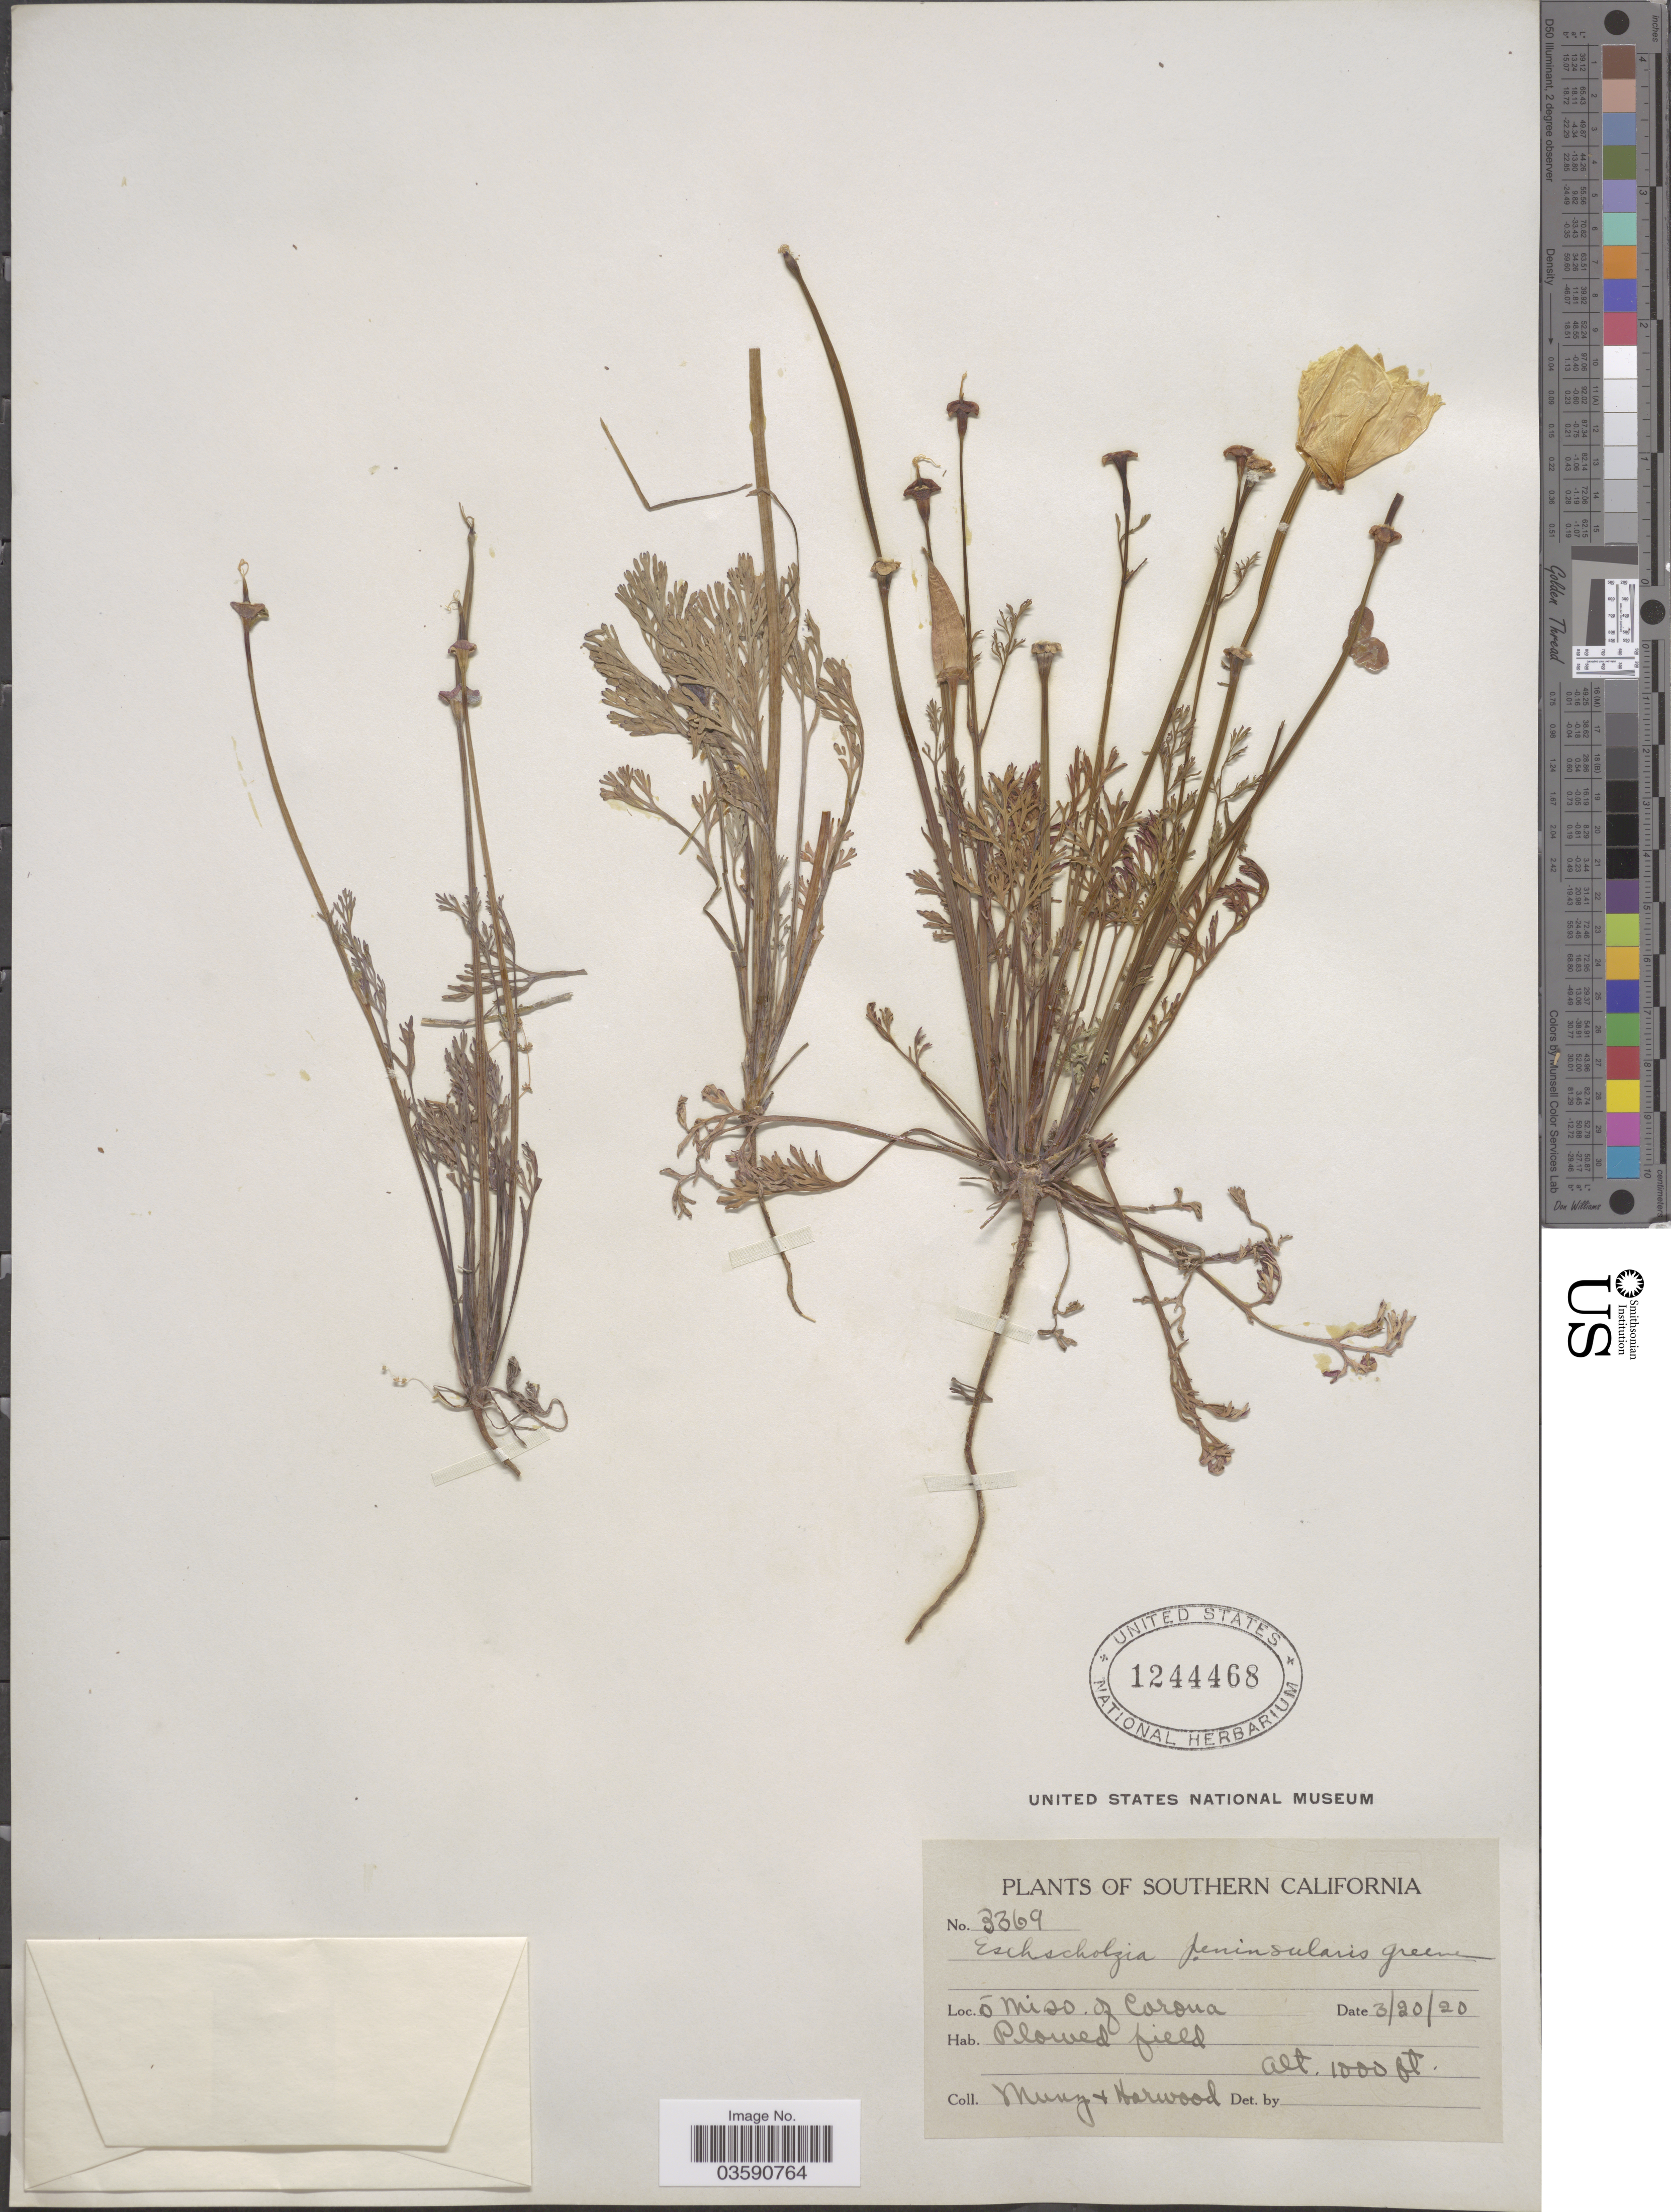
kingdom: Plantae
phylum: Tracheophyta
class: Magnoliopsida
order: Ranunculales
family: Papaveraceae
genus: Eschscholzia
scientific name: Eschscholzia peninsularis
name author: Greene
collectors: -. Munz & Harwood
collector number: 3369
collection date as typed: Transcribed d/m/y: 20/3/20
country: United States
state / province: California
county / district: Riverside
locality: Southern California. 5 mi so. of Corona.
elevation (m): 305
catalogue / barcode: US 1244468